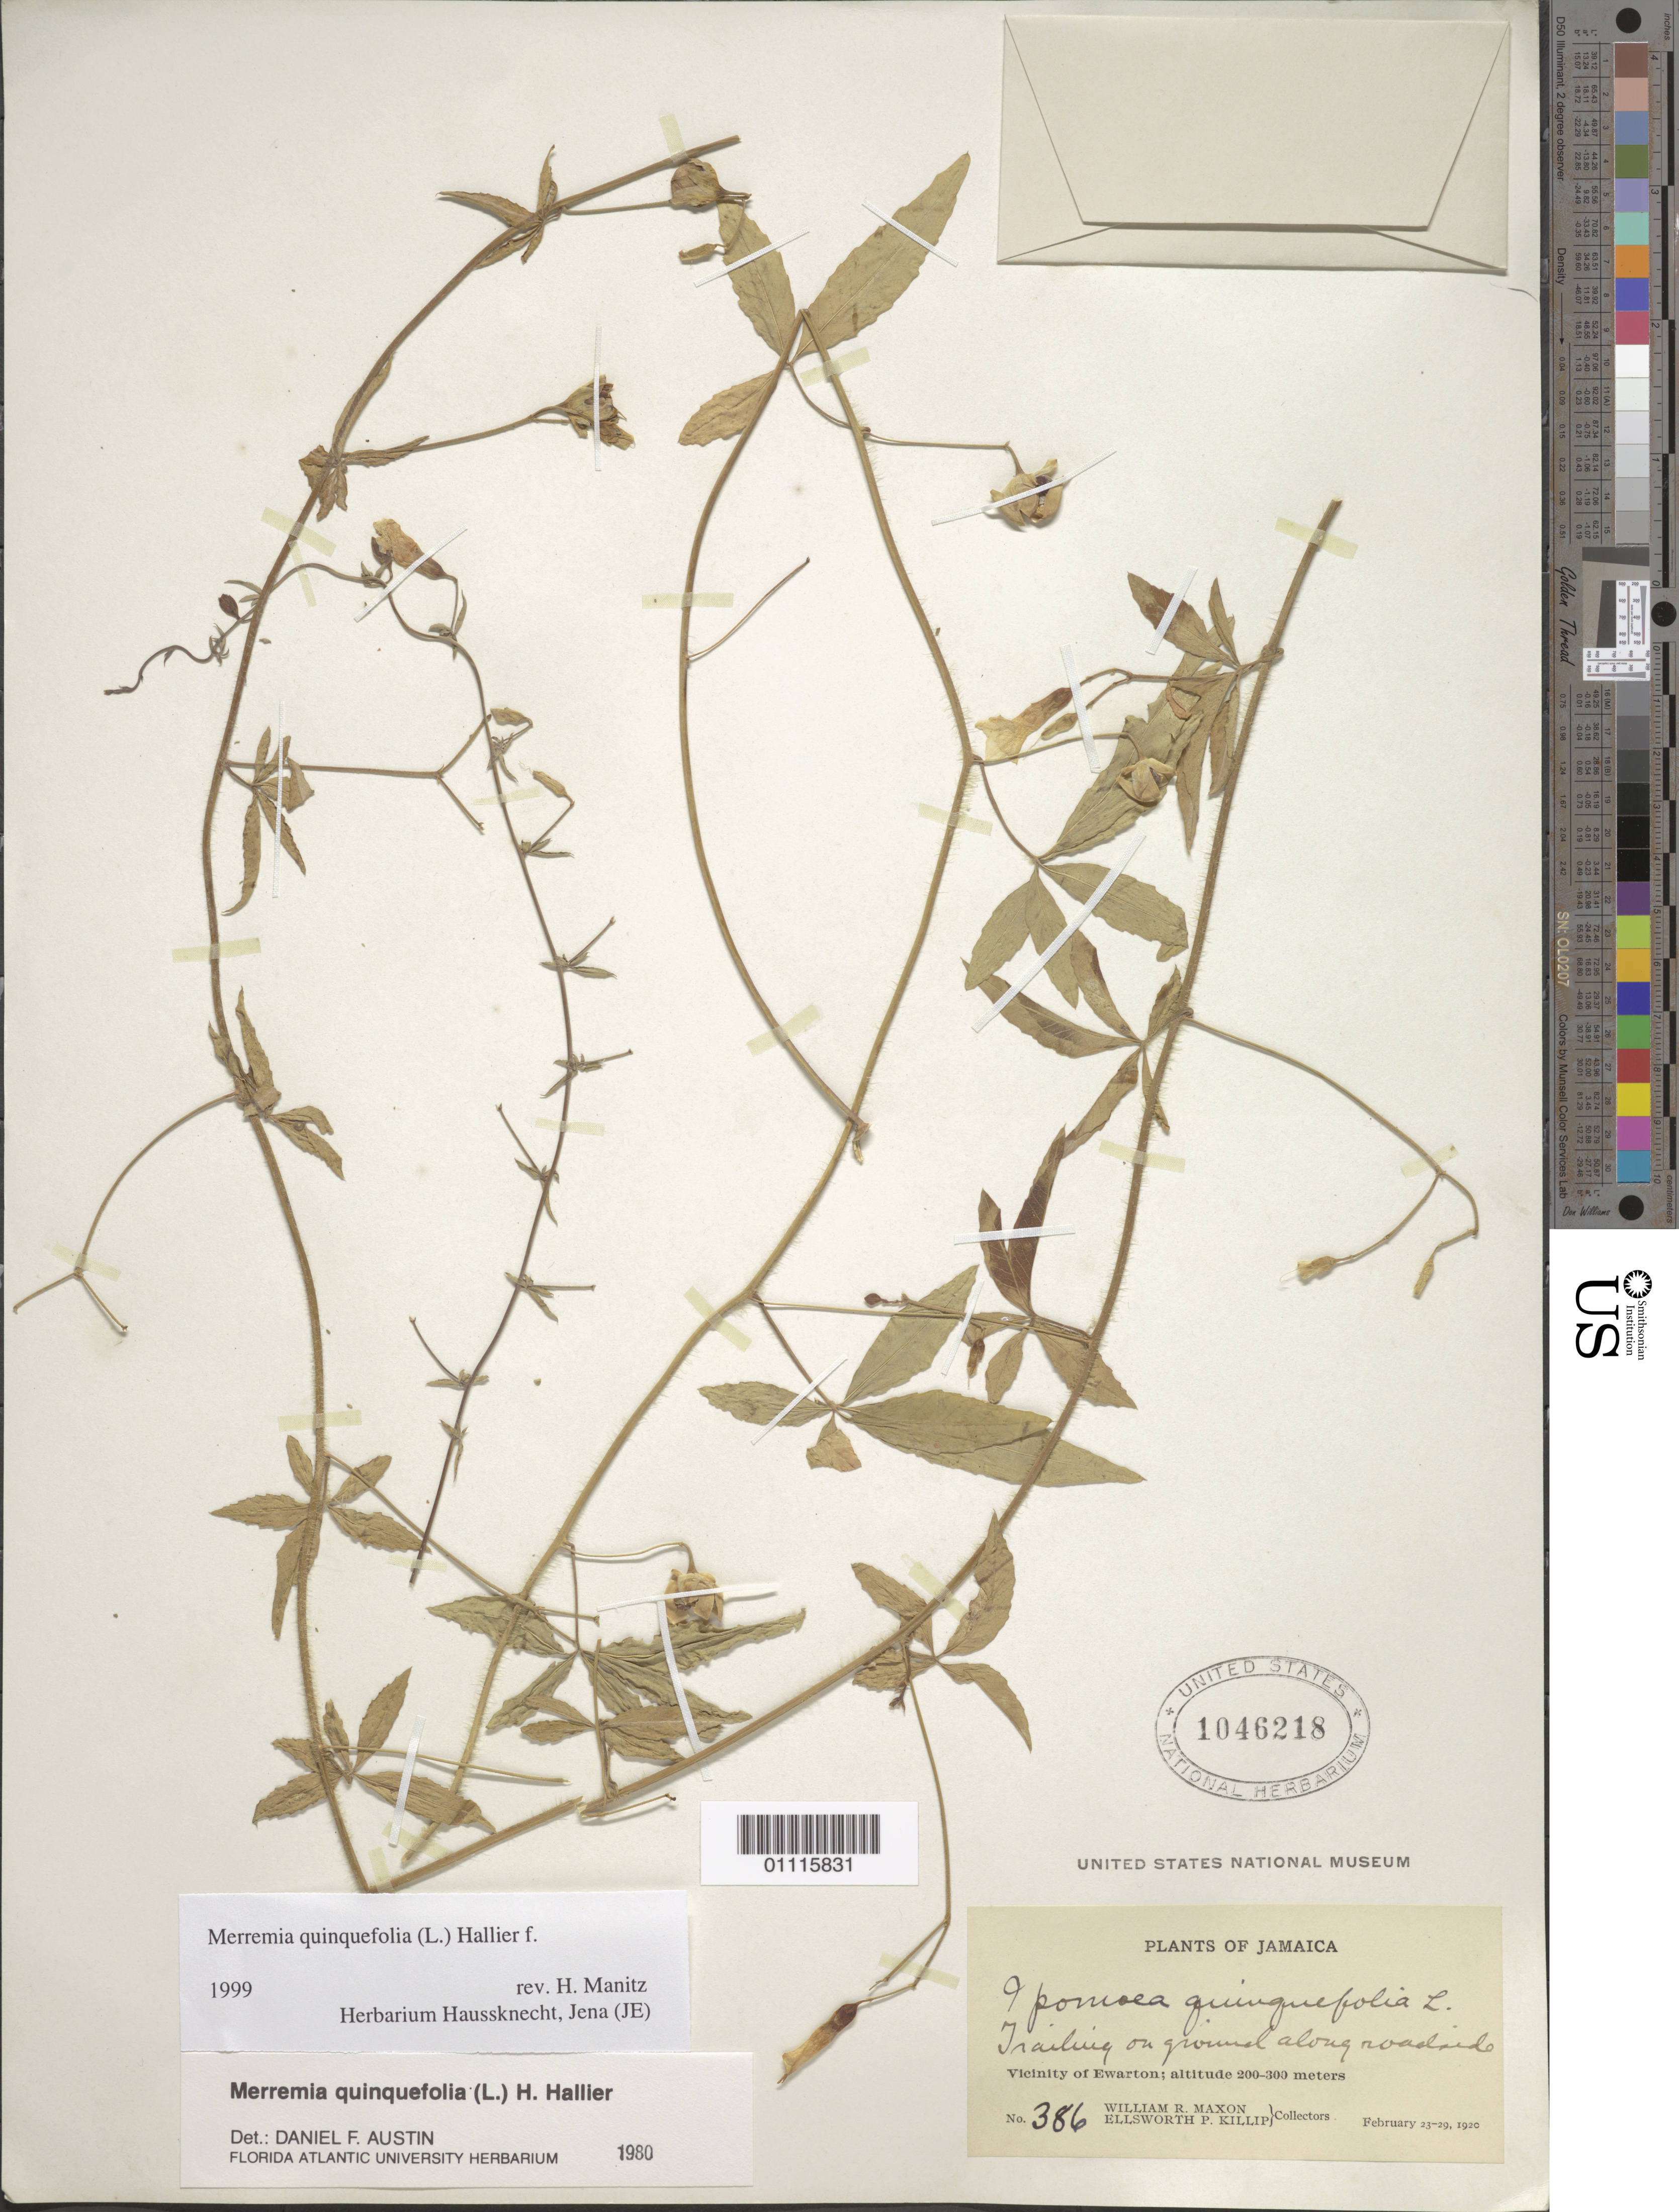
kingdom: Plantae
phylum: Tracheophyta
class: Magnoliopsida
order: Solanales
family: Convolvulaceae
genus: Distimake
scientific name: Distimake quinquefolius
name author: (L.) A. R. Simões & Staples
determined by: Strong, Mark T., (BOT), Smithsonian Institution - National Museum of Natural History (UNITED STATES)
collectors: W. R. Maxon & E. P. Killip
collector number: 386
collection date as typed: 23 Feb 1920 to 29 Feb 1920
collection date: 1920-02-23/1920-02-29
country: Jamaica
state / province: Saint Catherine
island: Jamaica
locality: Vicinity of Ewarton. Trailing on ground along roadside.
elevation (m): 200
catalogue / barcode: US 1046218